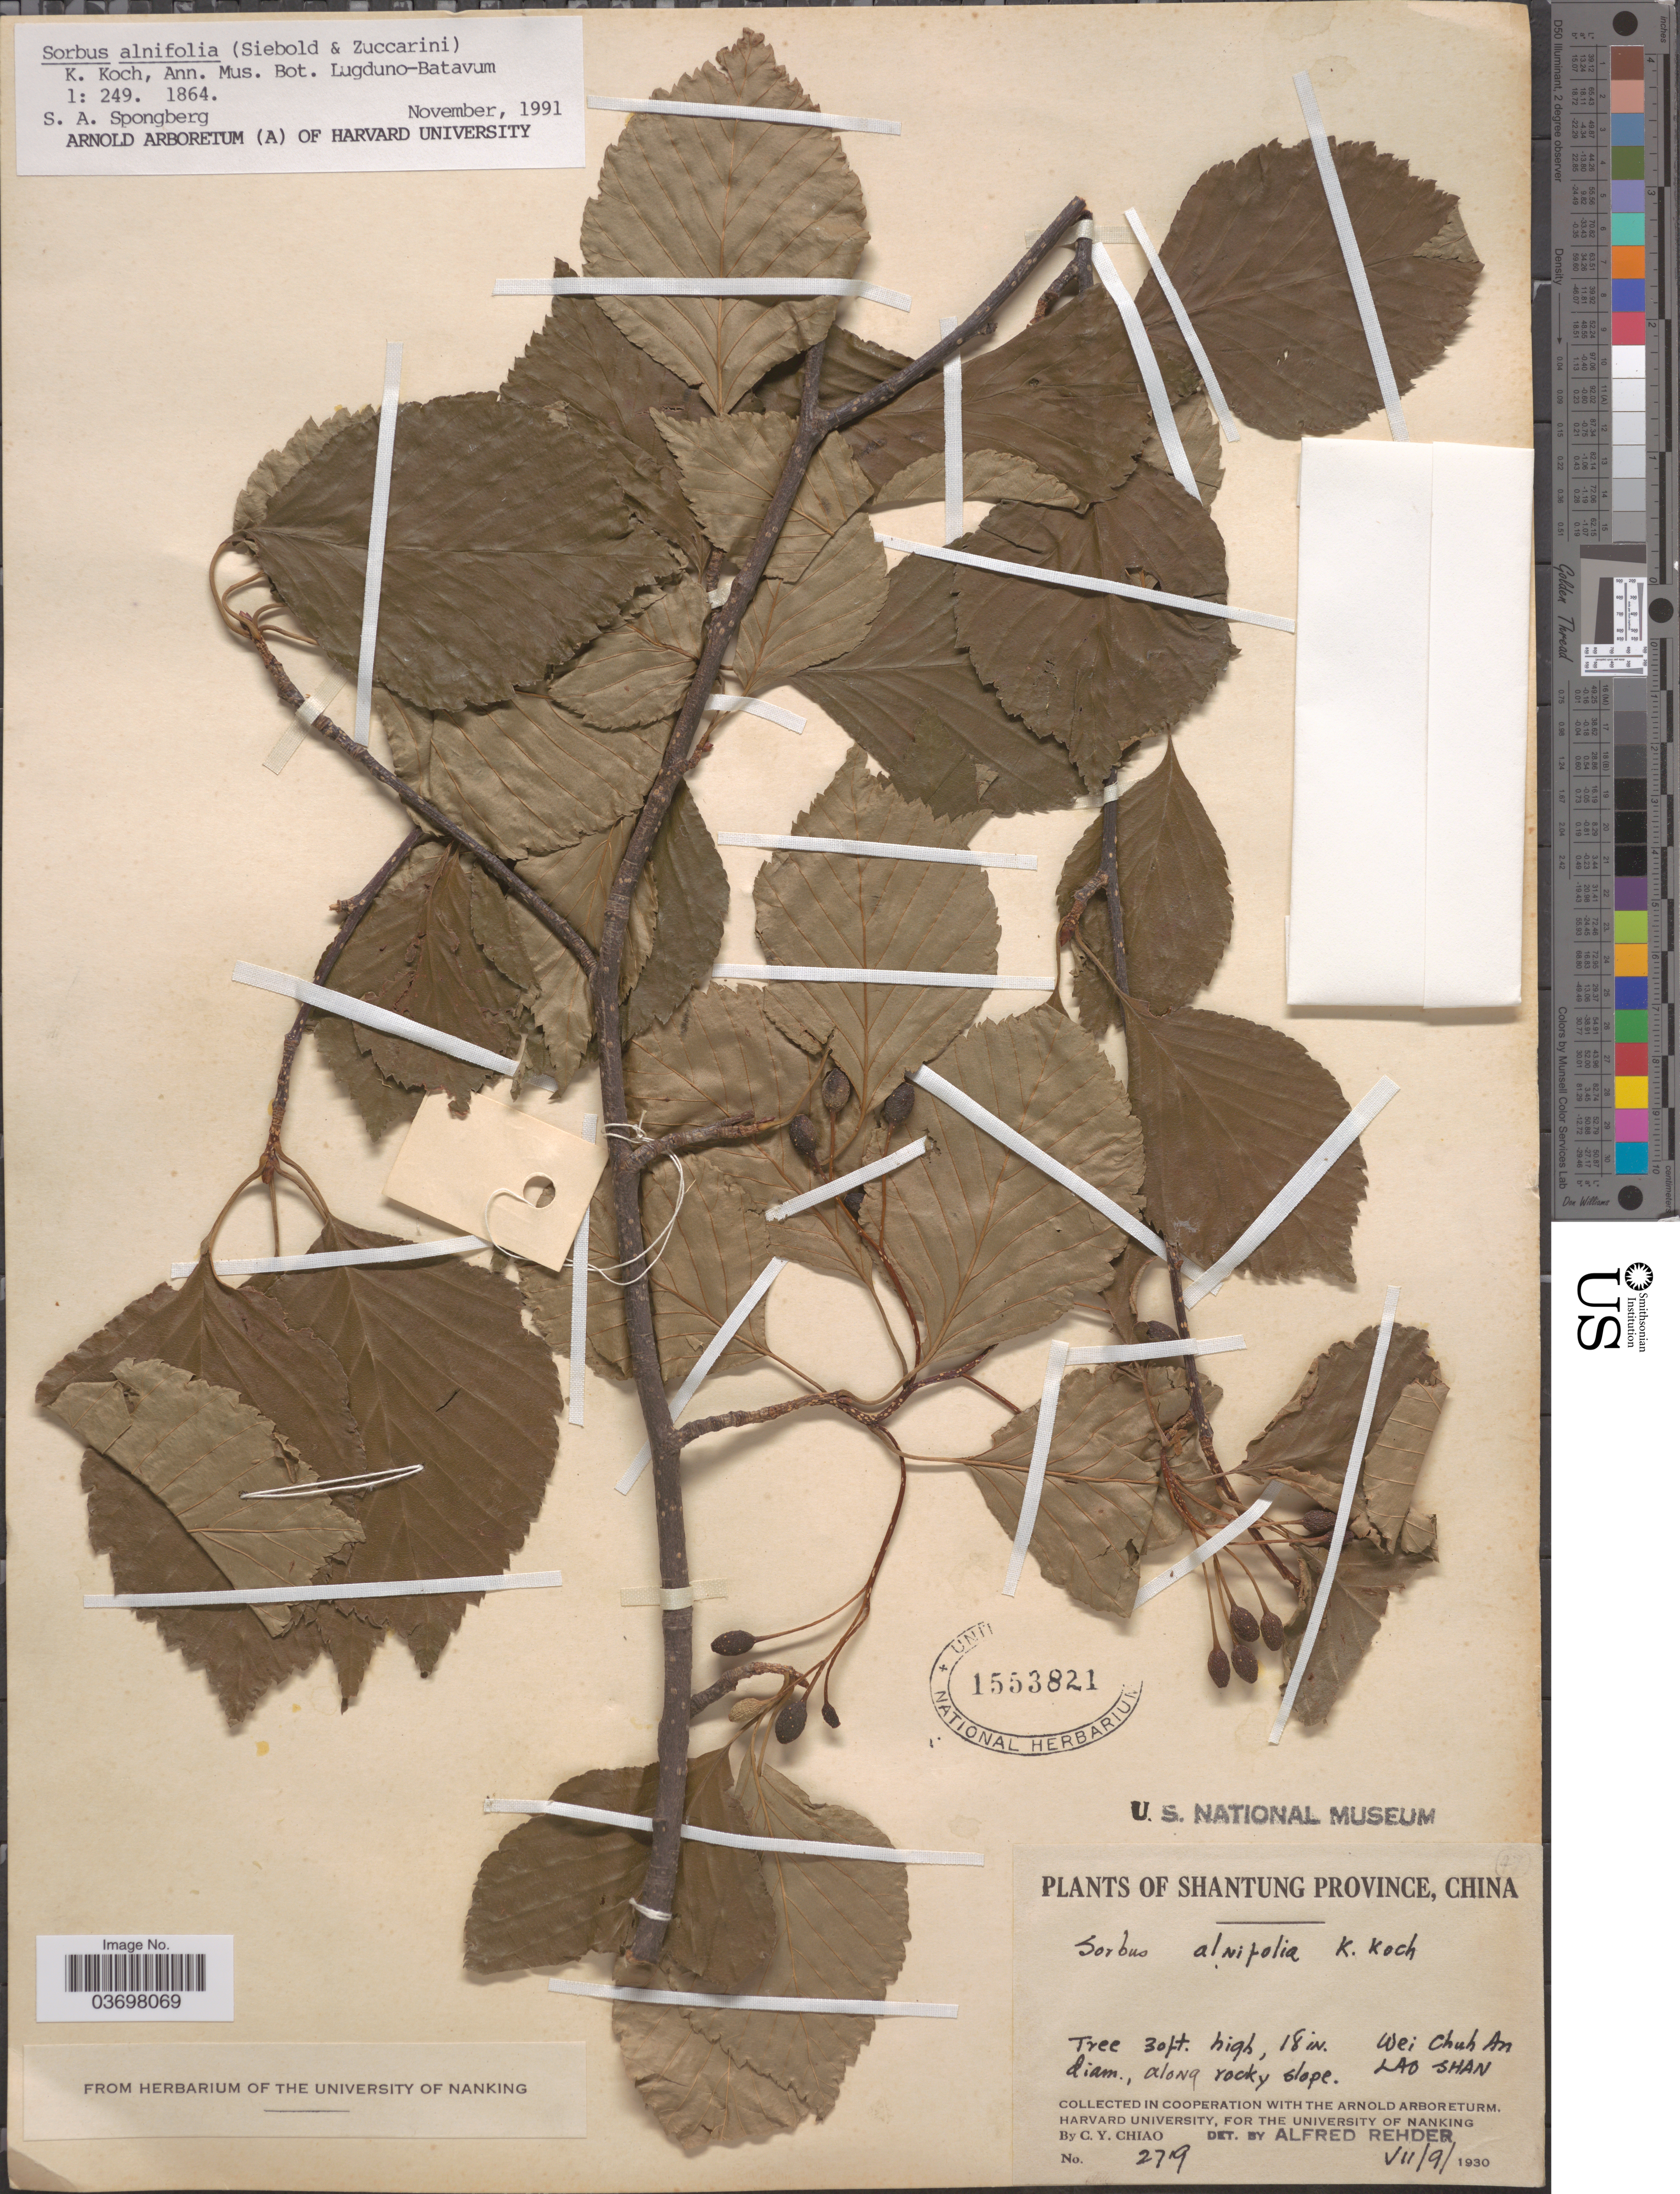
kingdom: Plantae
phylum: Tracheophyta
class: Magnoliopsida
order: Rosales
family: Rosaceae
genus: Sorbus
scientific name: Sorbus alnifolia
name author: (Siebold & Zucc.) K. Koch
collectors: C. Y. Chiao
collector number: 2719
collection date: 1930-07-09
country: China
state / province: Shandong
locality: Shantung Province. Along rocky slope. Wei Chu An. Lao Shan.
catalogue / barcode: US 1553821